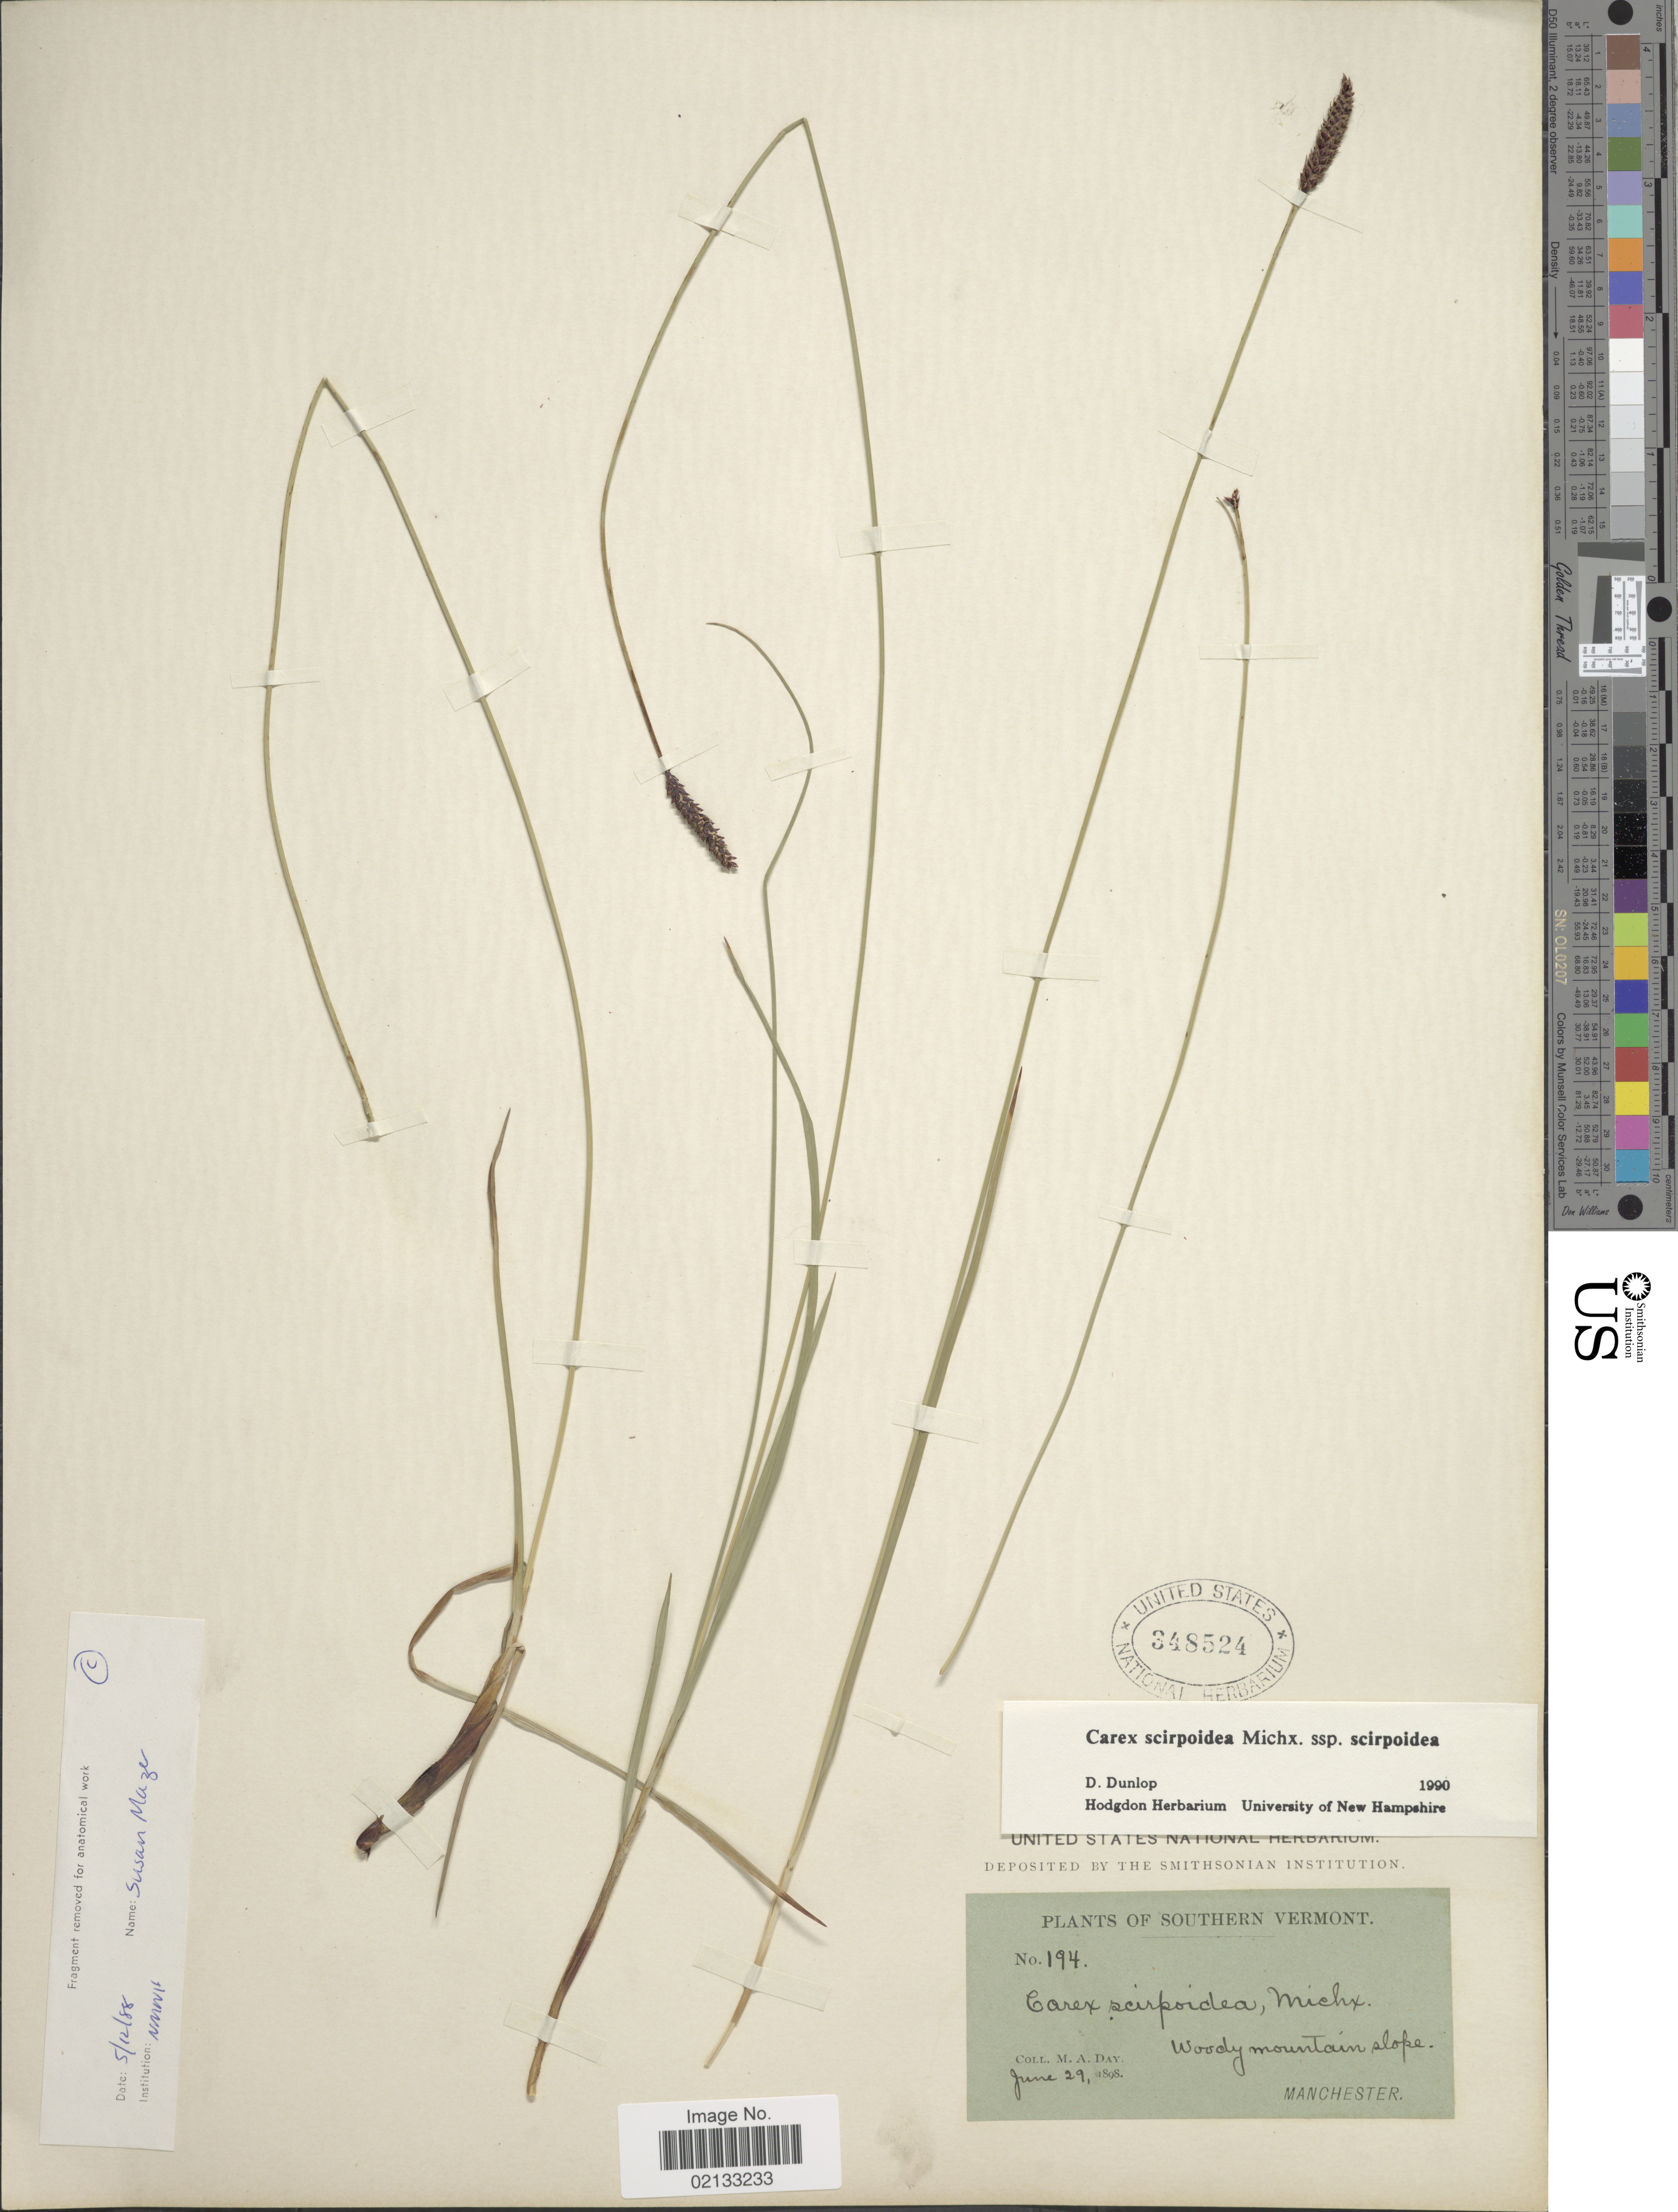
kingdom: Plantae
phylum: Tracheophyta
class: Liliopsida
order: Poales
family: Cyperaceae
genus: Carex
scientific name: Carex scirpoidea subsp. scirpoidea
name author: Michx.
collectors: M. Day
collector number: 194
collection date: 1898-06-29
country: United States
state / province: Vermont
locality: Southern Vermont. Woody mountain slope. Manchester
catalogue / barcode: US 348524